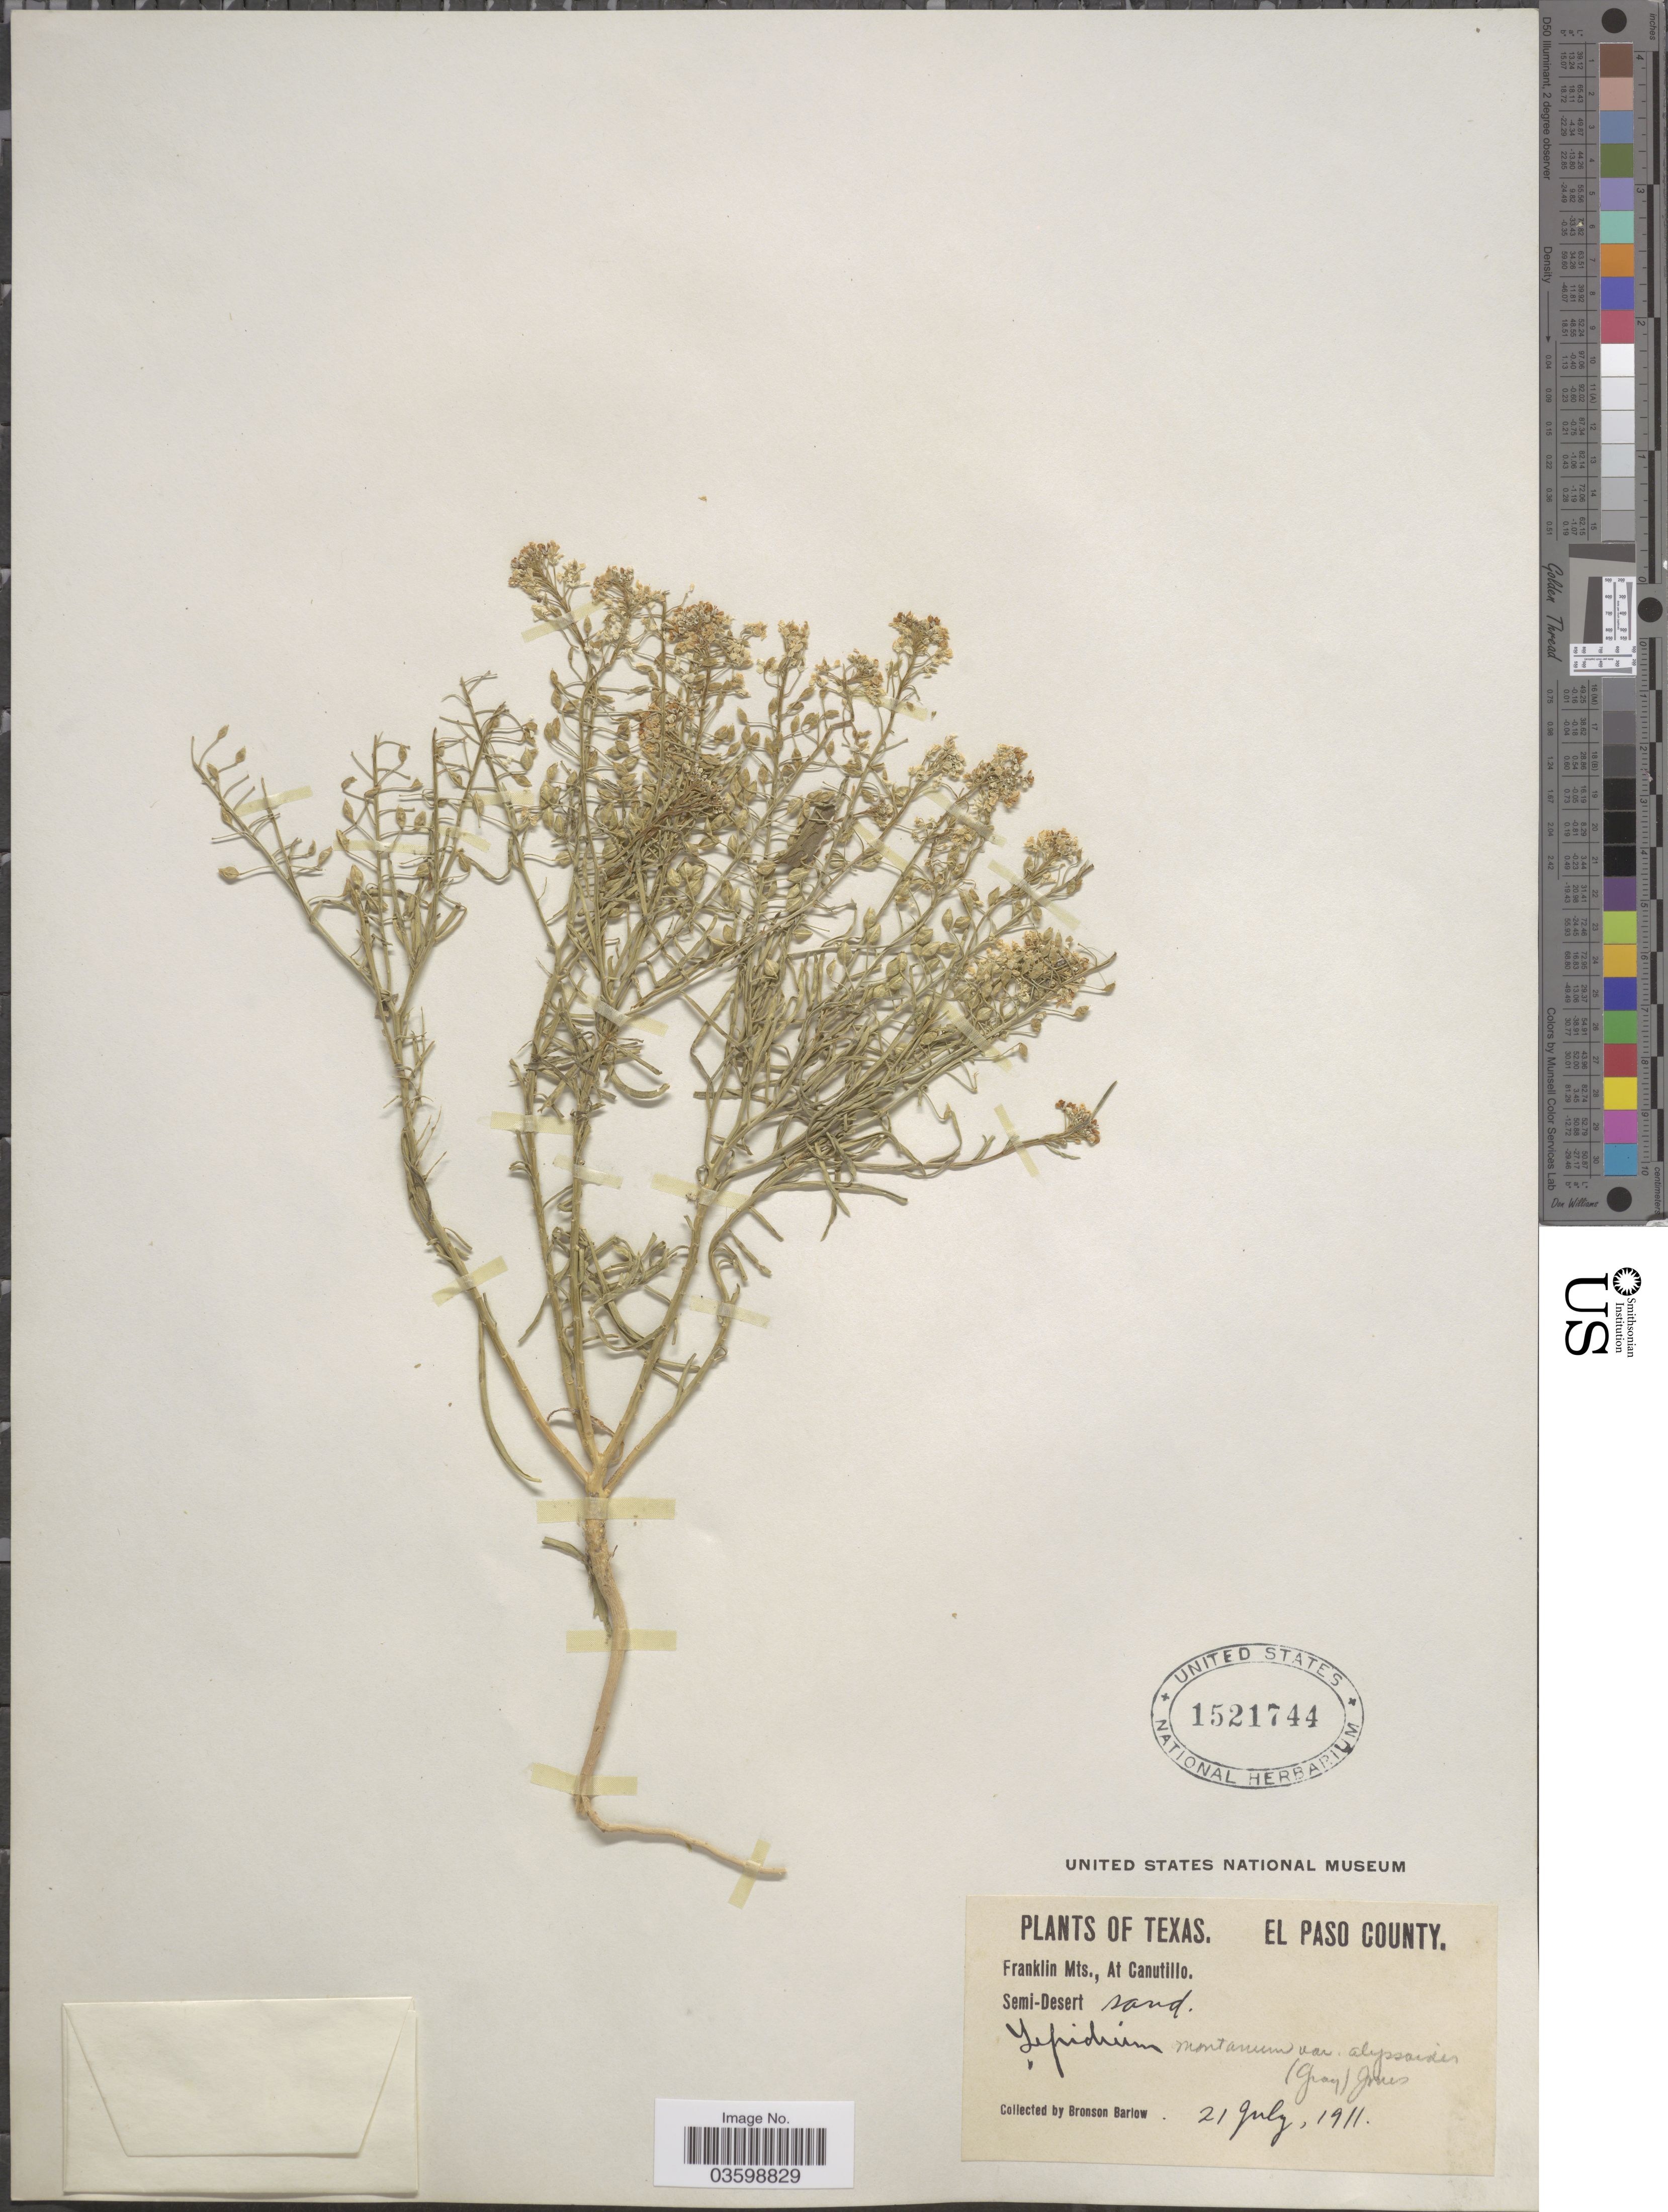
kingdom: Plantae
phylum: Tracheophyta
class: Magnoliopsida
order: Brassicales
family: Brassicaceae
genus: Lepidium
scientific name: Lepidium montanum var. alyssoides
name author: (A. Gray) M.E. Jones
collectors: Barlow, B.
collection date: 1911-07-21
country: United States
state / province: Texas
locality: El Paso County. Franklin Mts., At Canutillo. Semi-Desert sand.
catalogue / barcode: US 1521744